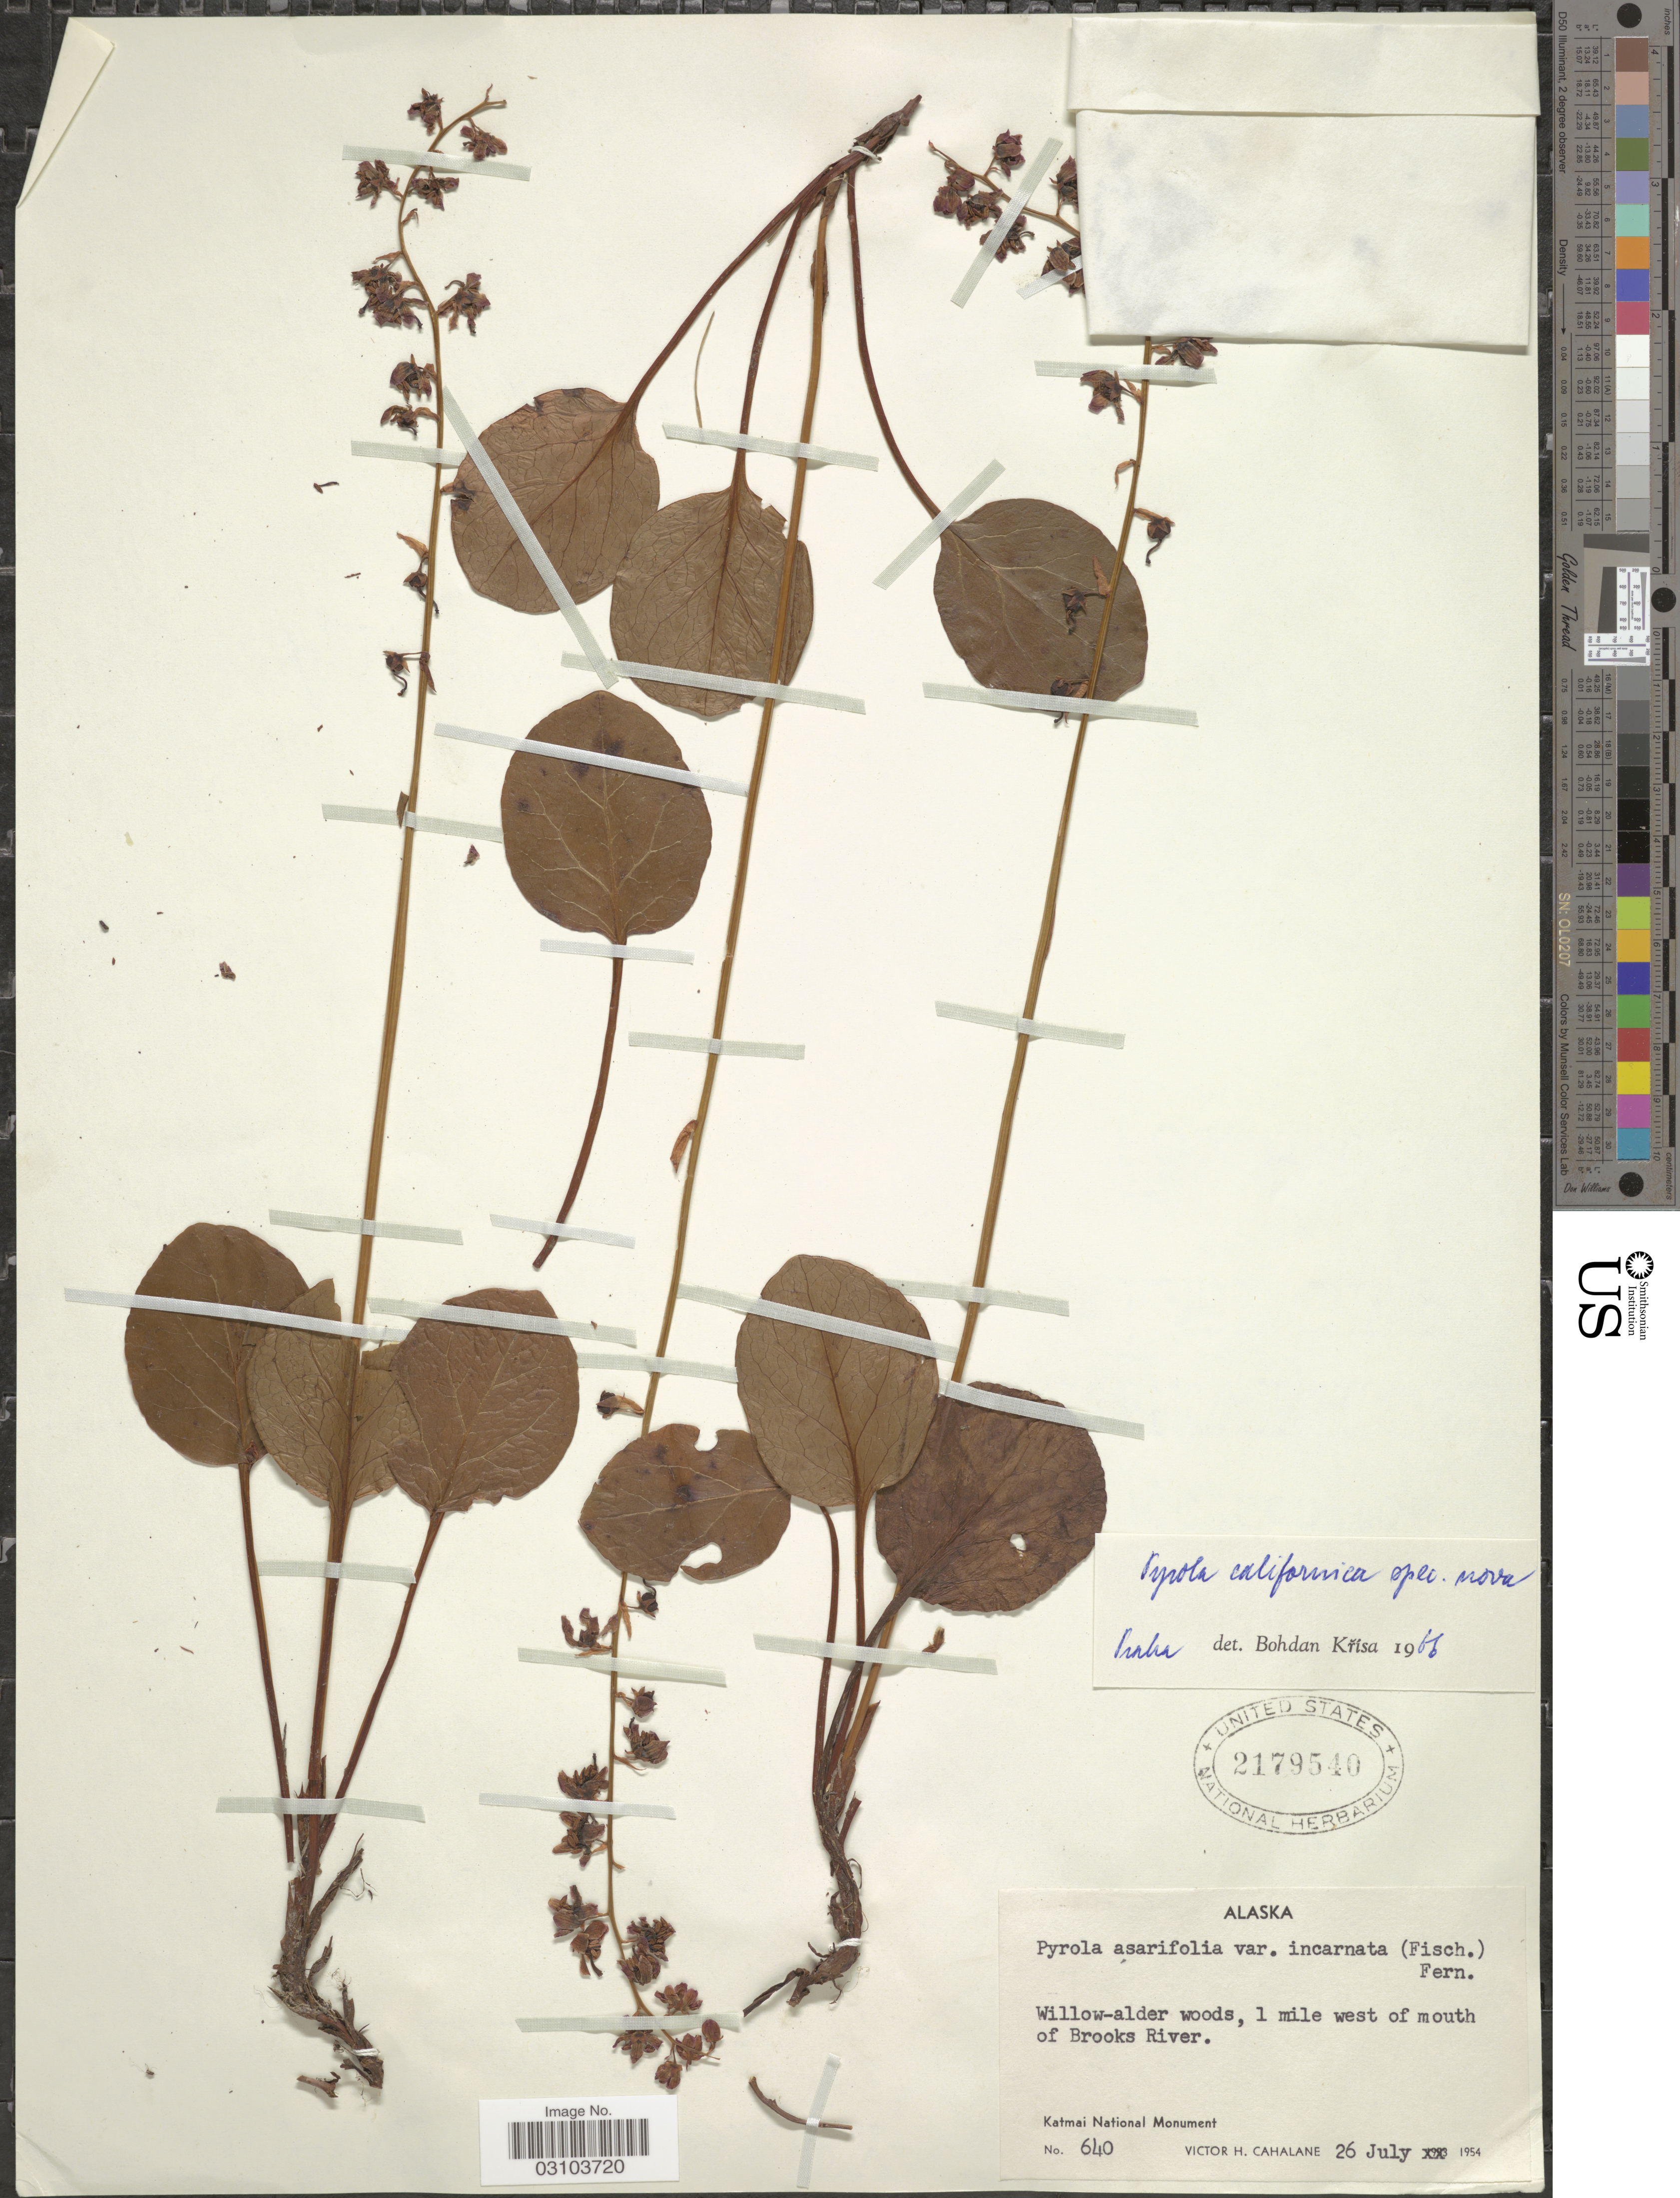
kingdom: Plantae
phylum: Tracheophyta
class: Magnoliopsida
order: Ericales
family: Ericaceae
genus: Pyrola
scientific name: Pyrola californica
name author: Krísa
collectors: V. Cahalane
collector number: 640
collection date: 1954-07-26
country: United States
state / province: Alaska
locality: Willow-alder woods, 1 mile west of mouth of Brooks River. Katmai National Monument.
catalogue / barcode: US 2179540